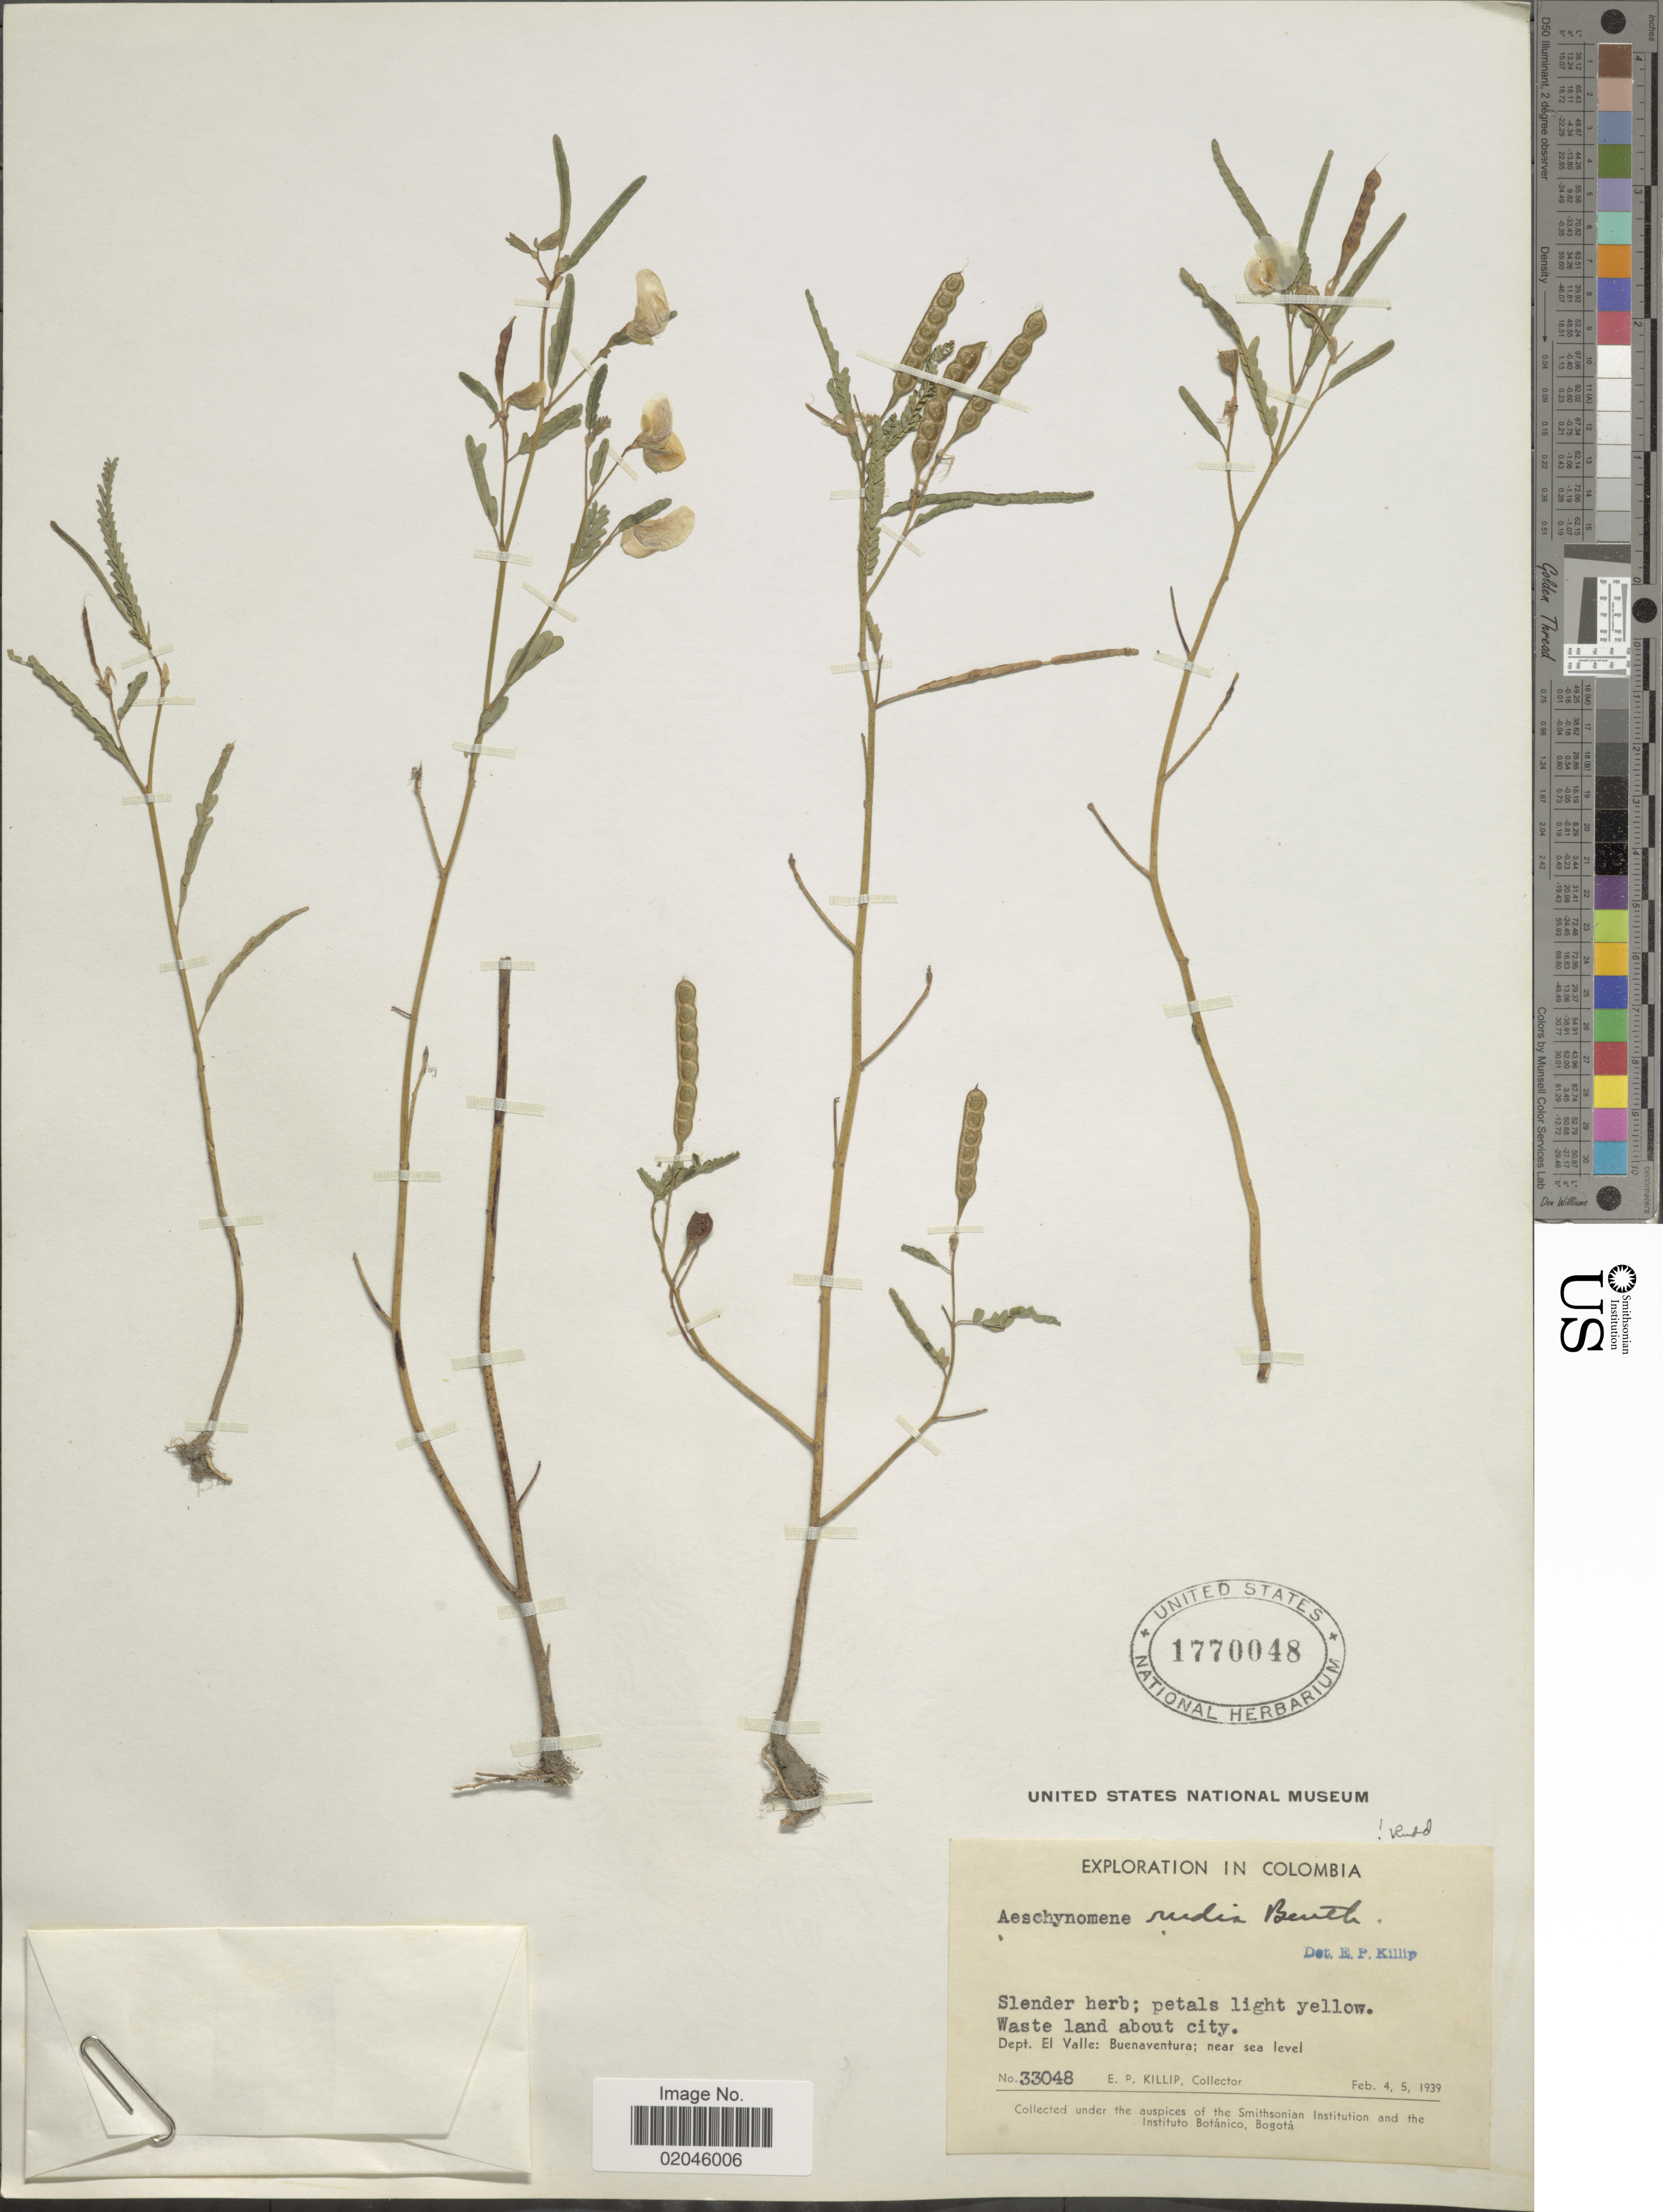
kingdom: Plantae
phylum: Tracheophyta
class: Magnoliopsida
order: Fabales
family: Fabaceae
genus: Aeschynomene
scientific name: Aeschynomene rudis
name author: Benth.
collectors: E. P. Killip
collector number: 33048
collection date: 1939-02-04/1939-02-05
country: Colombia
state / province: Valle del Cauca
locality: Dept. El Valle: Buenaventura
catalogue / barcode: US 1770048